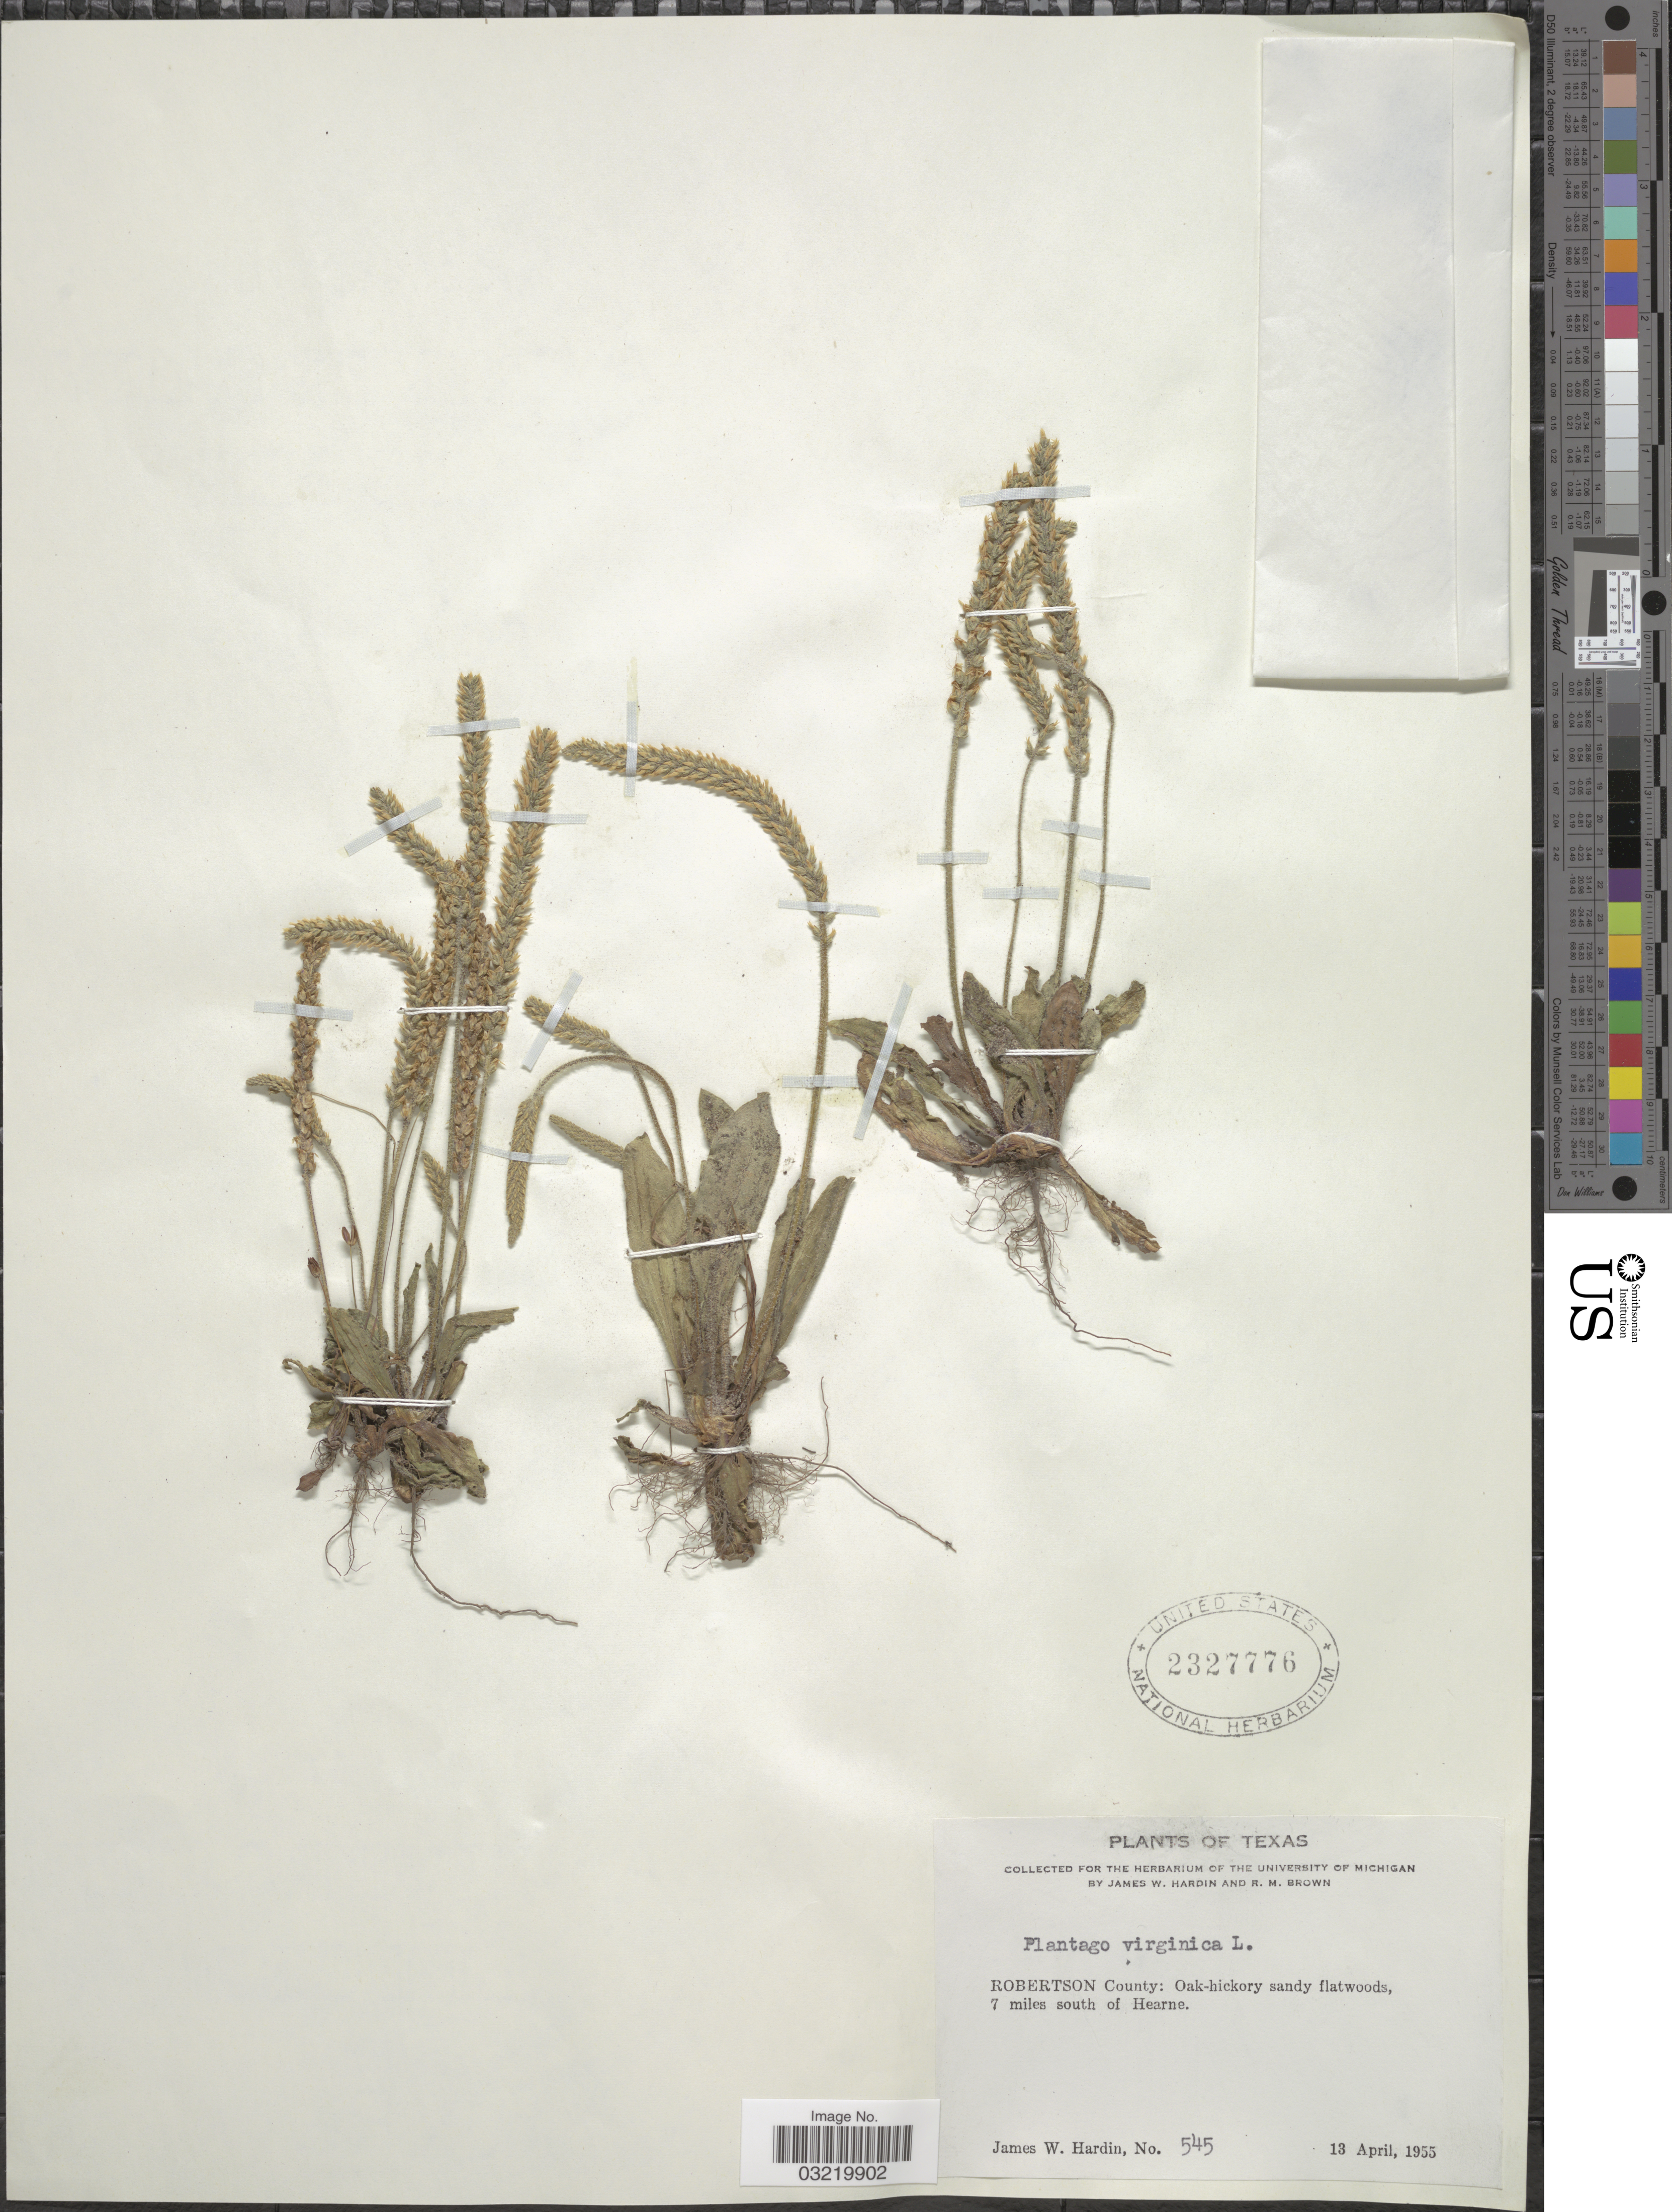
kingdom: Plantae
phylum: Tracheophyta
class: Magnoliopsida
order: Lamiales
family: Plantaginaceae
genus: Plantago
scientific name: Plantago virginica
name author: L.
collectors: J. W. Hardin & R. Brown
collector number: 545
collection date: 1955-04-13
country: United States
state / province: Texas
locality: Robertson County: Oak-hickory sandy flatwoods, 7 miles south of Hearne.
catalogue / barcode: US 2327776